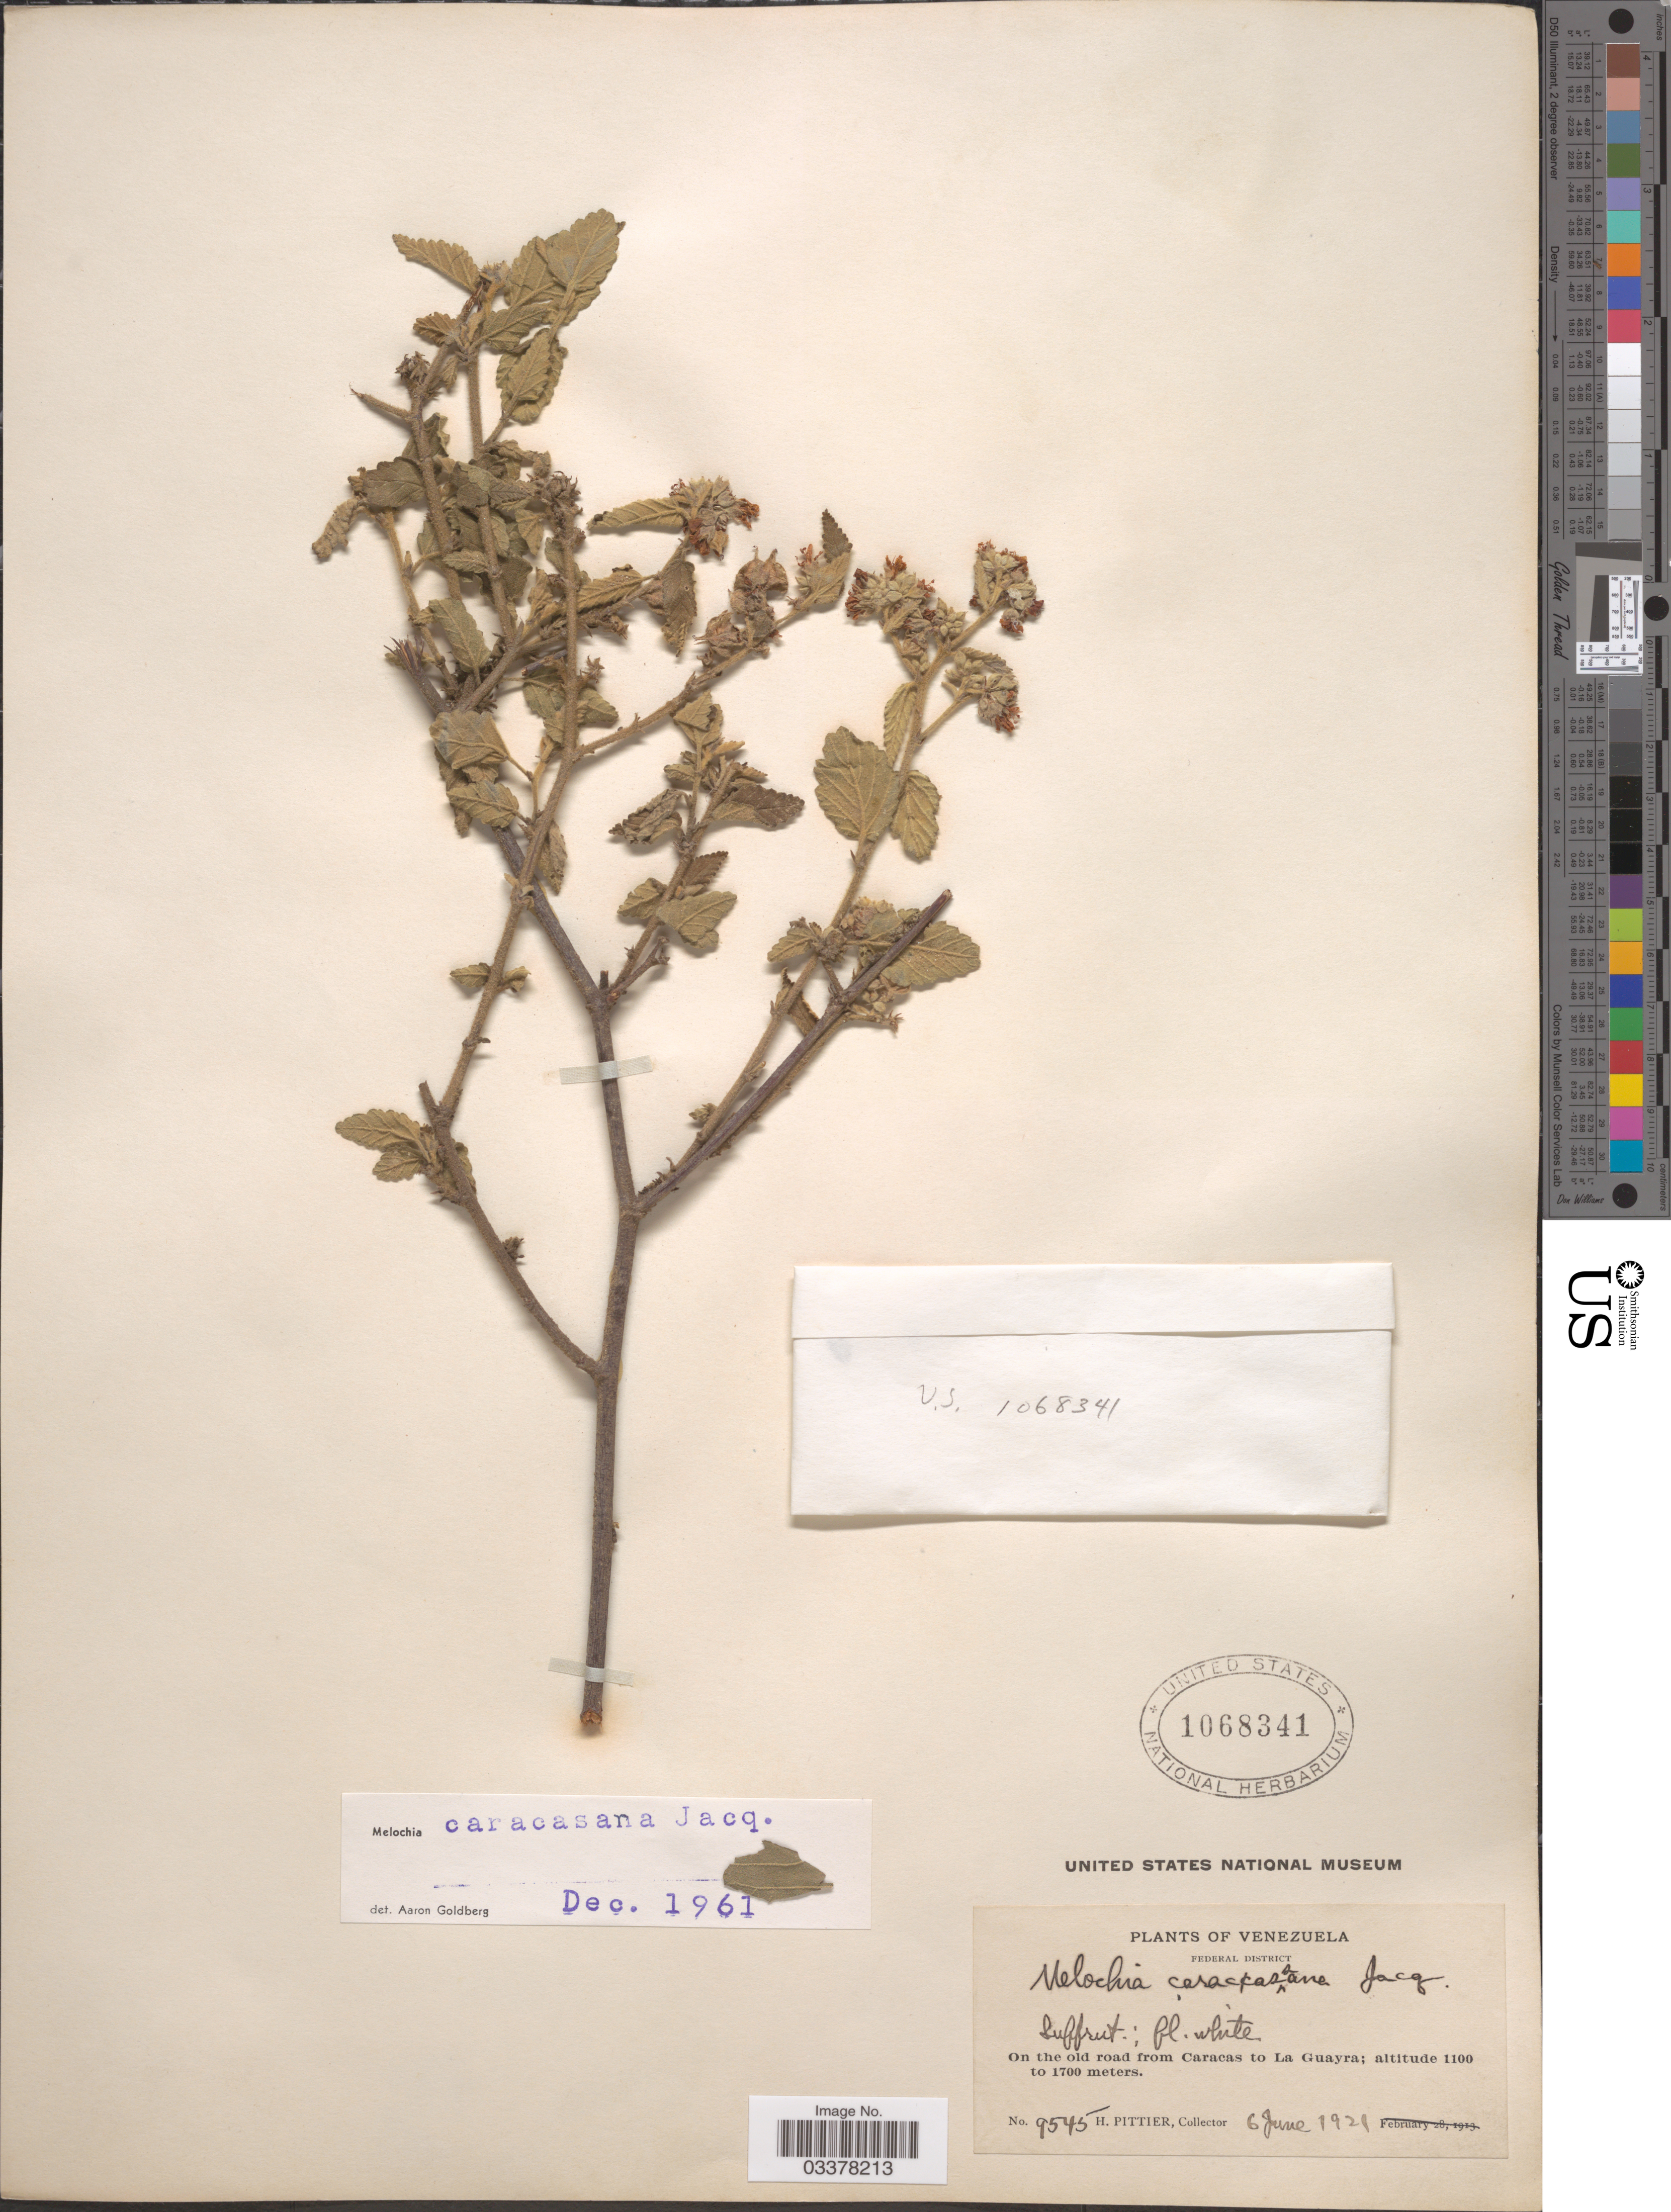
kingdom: Plantae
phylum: Tracheophyta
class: Magnoliopsida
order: Malvales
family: Malvaceae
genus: Melochia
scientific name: Melochia caracasana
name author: Jacq.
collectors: H. F. Pittier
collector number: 9545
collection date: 1921-06-06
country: Venezuela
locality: Federal District. On the old road from Caracas to La Guayra.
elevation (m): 1100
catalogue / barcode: US 1068341